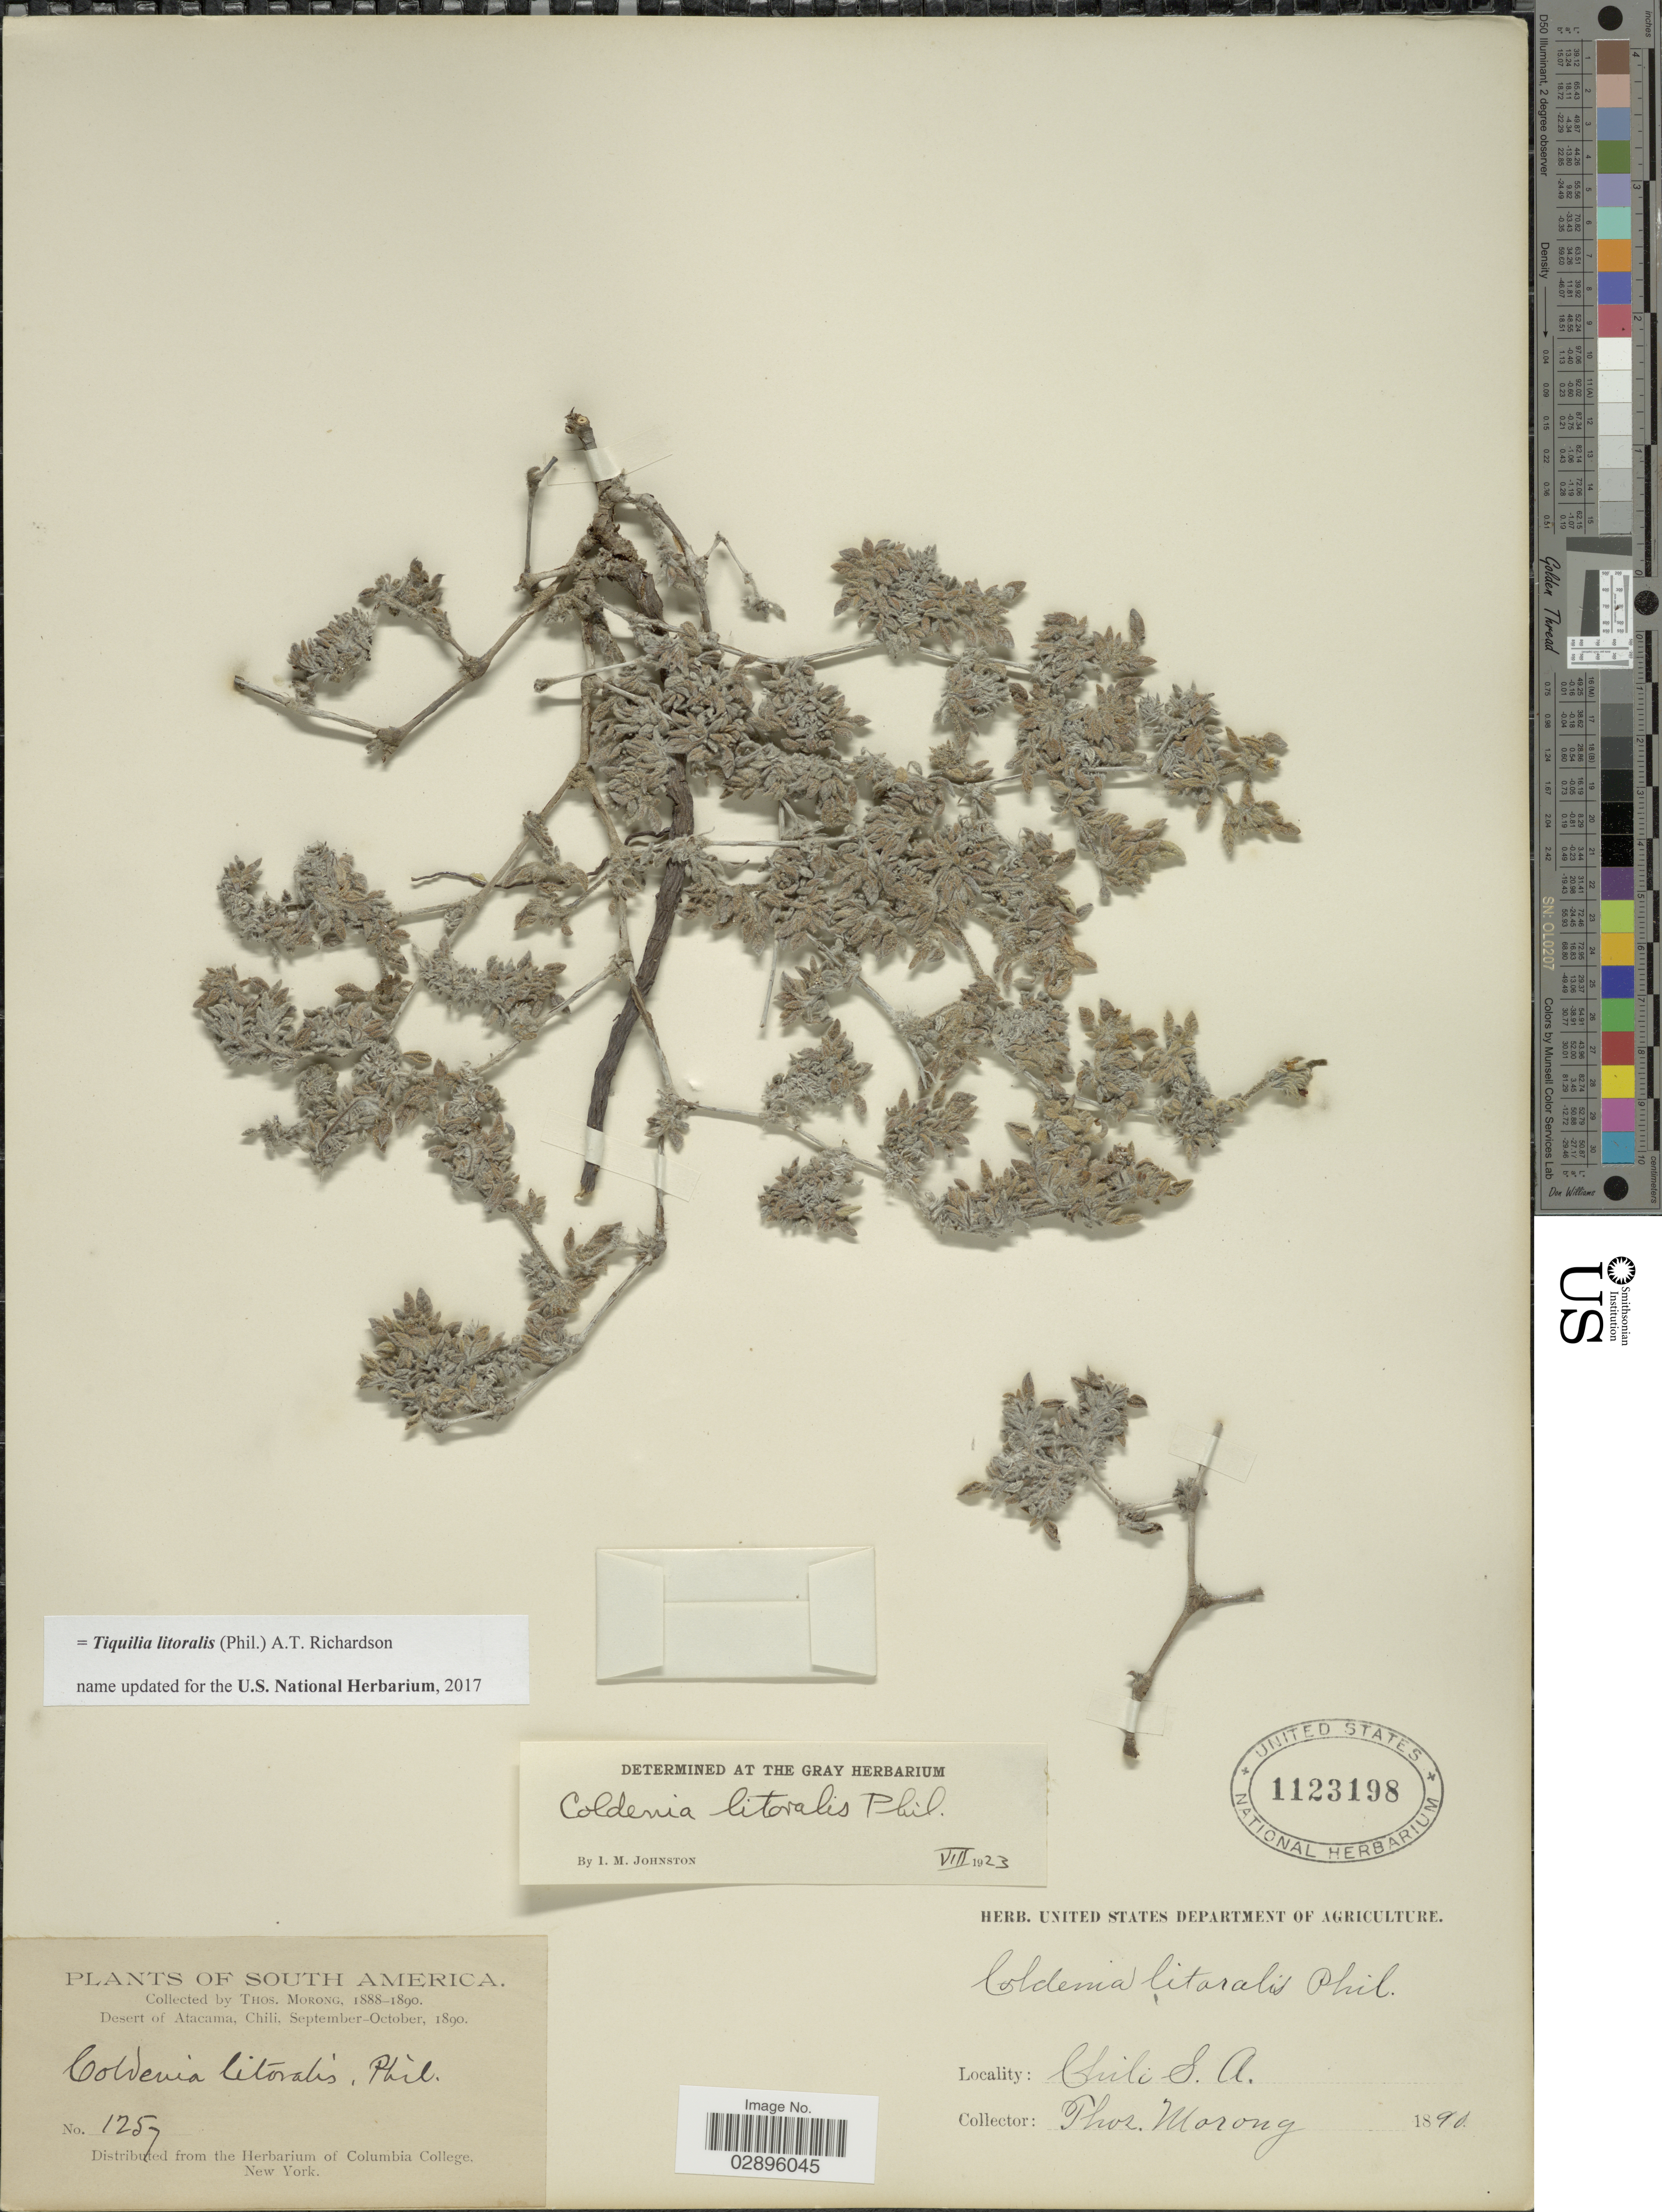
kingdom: Plantae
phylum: Tracheophyta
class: Magnoliopsida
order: Boraginales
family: Ehretiaceae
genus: Tiquilia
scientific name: Tiquilia litoralis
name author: (Phil.) A.T. Richardson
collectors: ex herb. T. Morong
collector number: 1257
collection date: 1890-09/1890-10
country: Chile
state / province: Atacama (III)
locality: Desert of Atacama.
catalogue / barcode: US 1123198